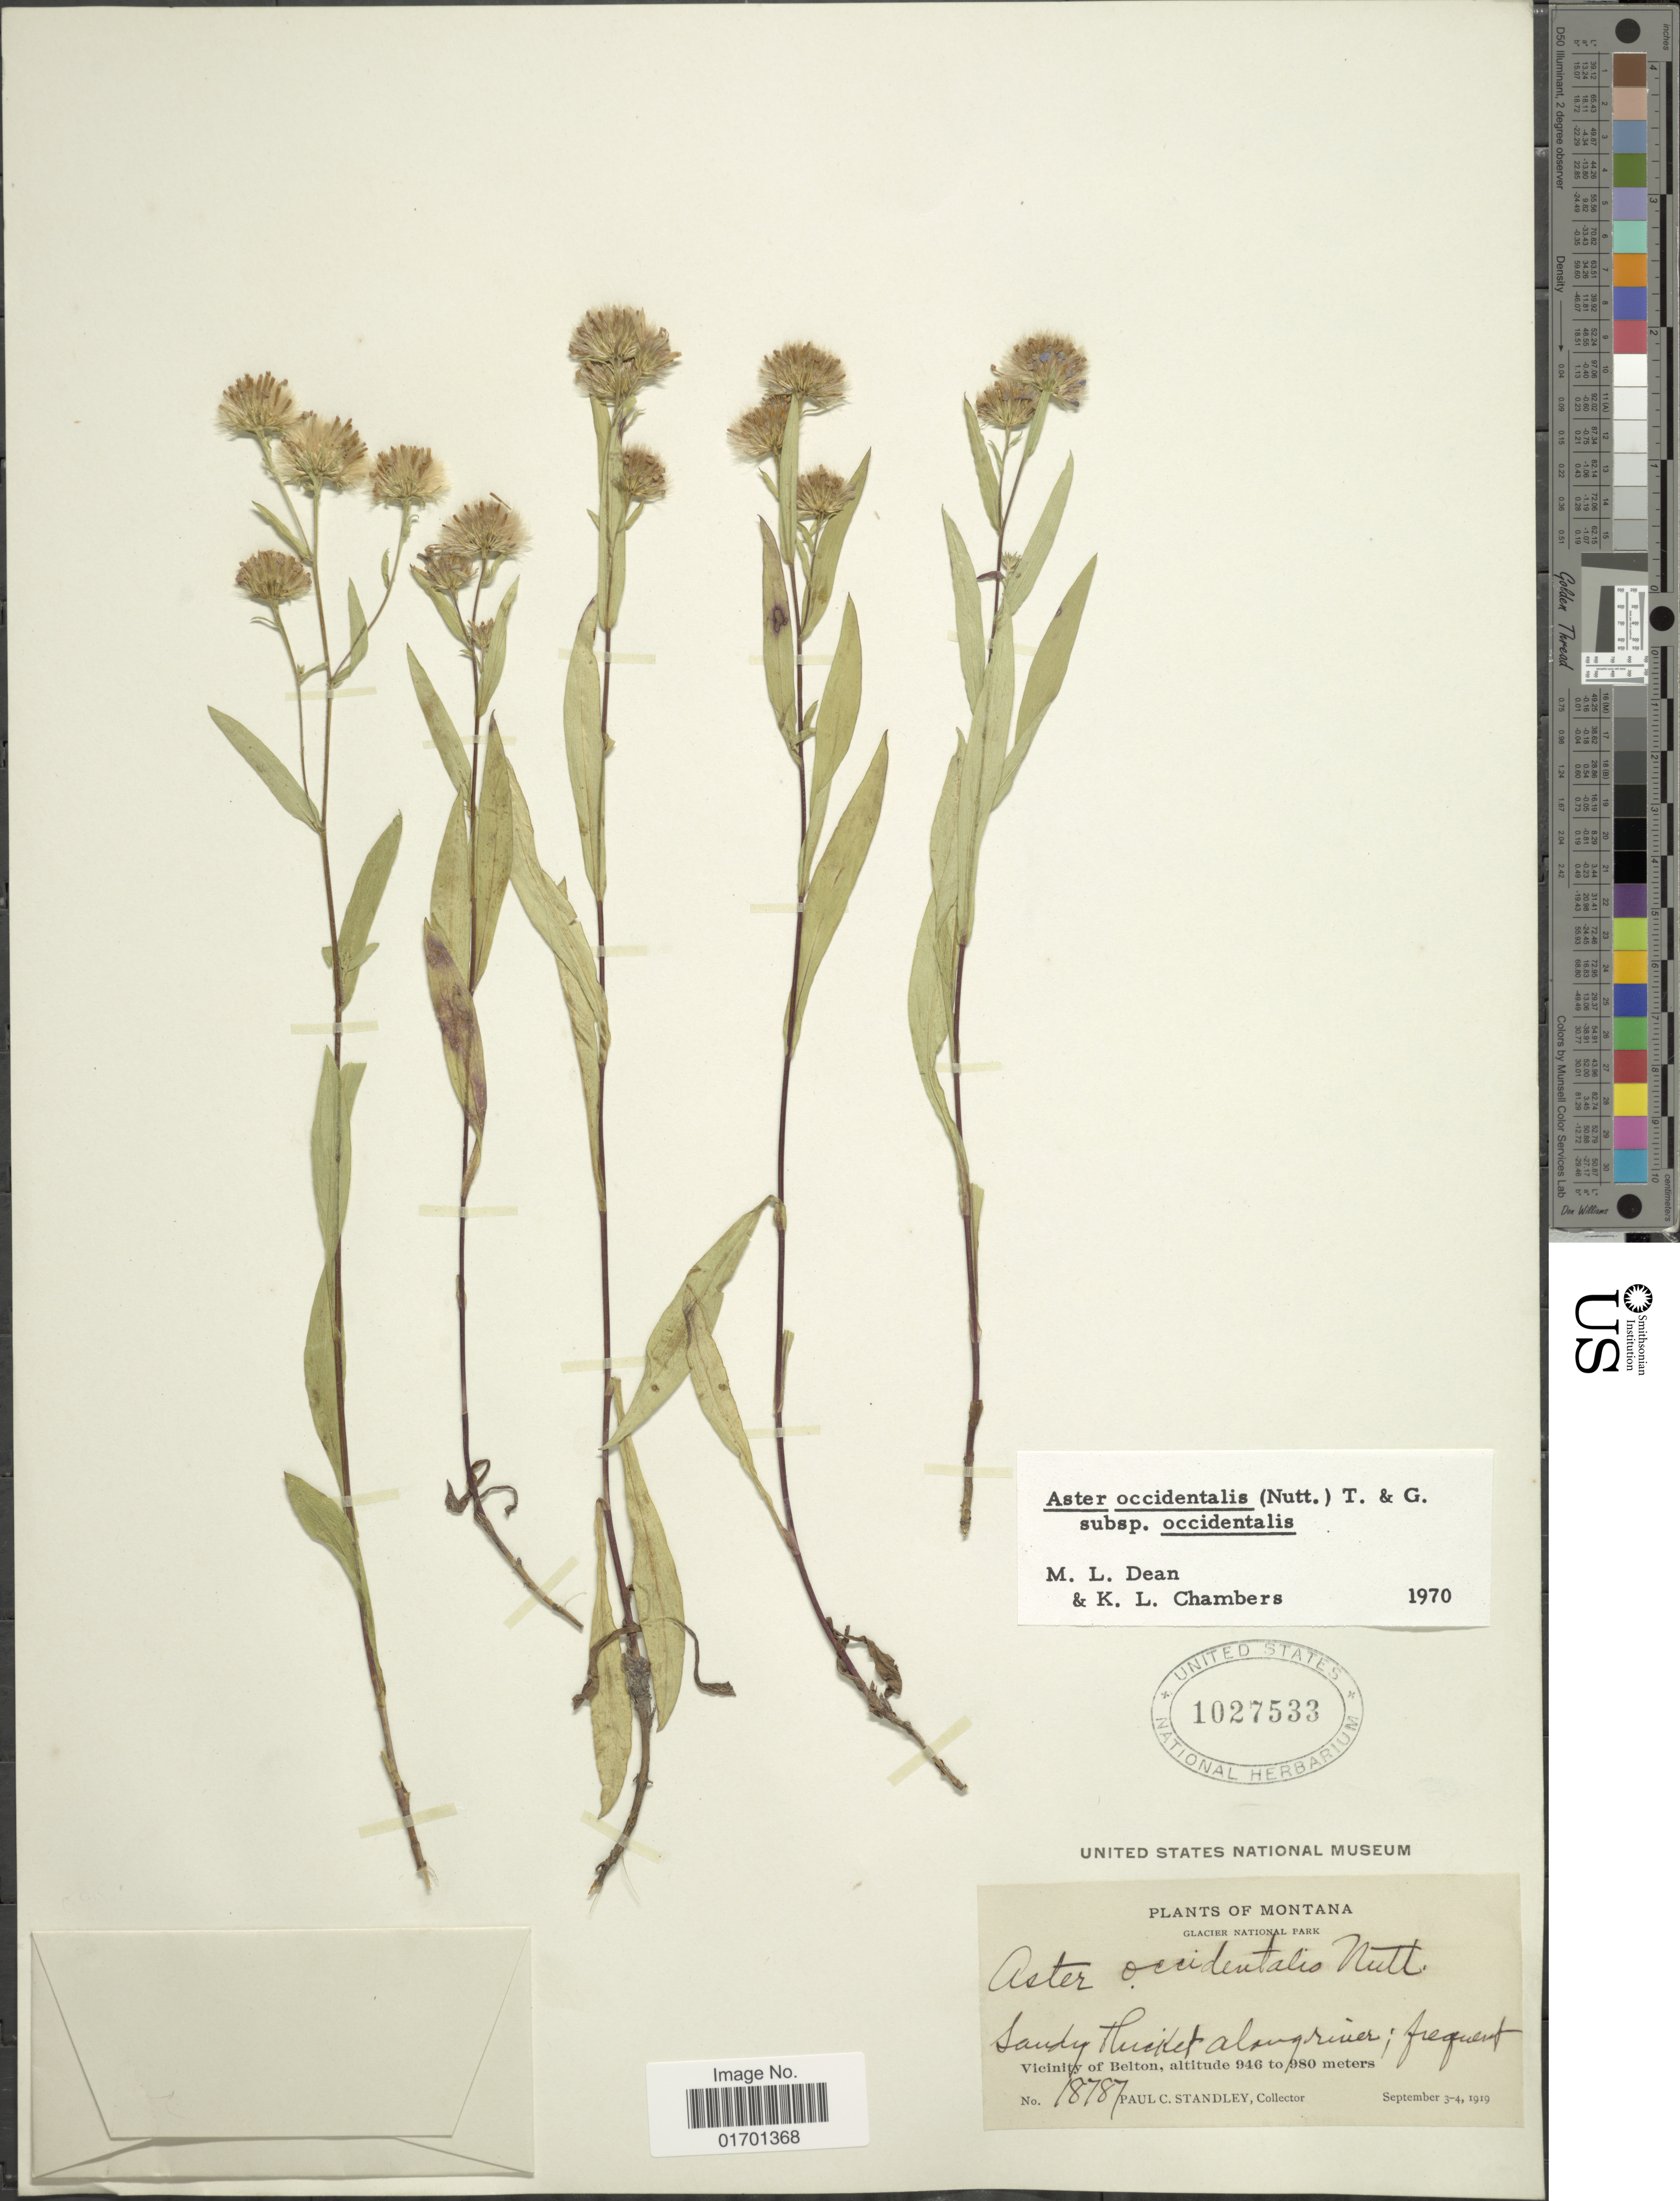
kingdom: Plantae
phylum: Tracheophyta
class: Magnoliopsida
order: Asterales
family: Asteraceae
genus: Symphyotrichum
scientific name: Symphyotrichum spathulatum var. spathulatum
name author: (Lindl.) G.L. Nesom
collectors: P. C. Standley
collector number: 18787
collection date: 1919-09-03/1919-09-04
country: United States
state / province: Montana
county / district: Flathead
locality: Glacier National Park, Sandy thicket along river; frequent. Vicinity of Belton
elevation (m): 946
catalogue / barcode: US 1027533